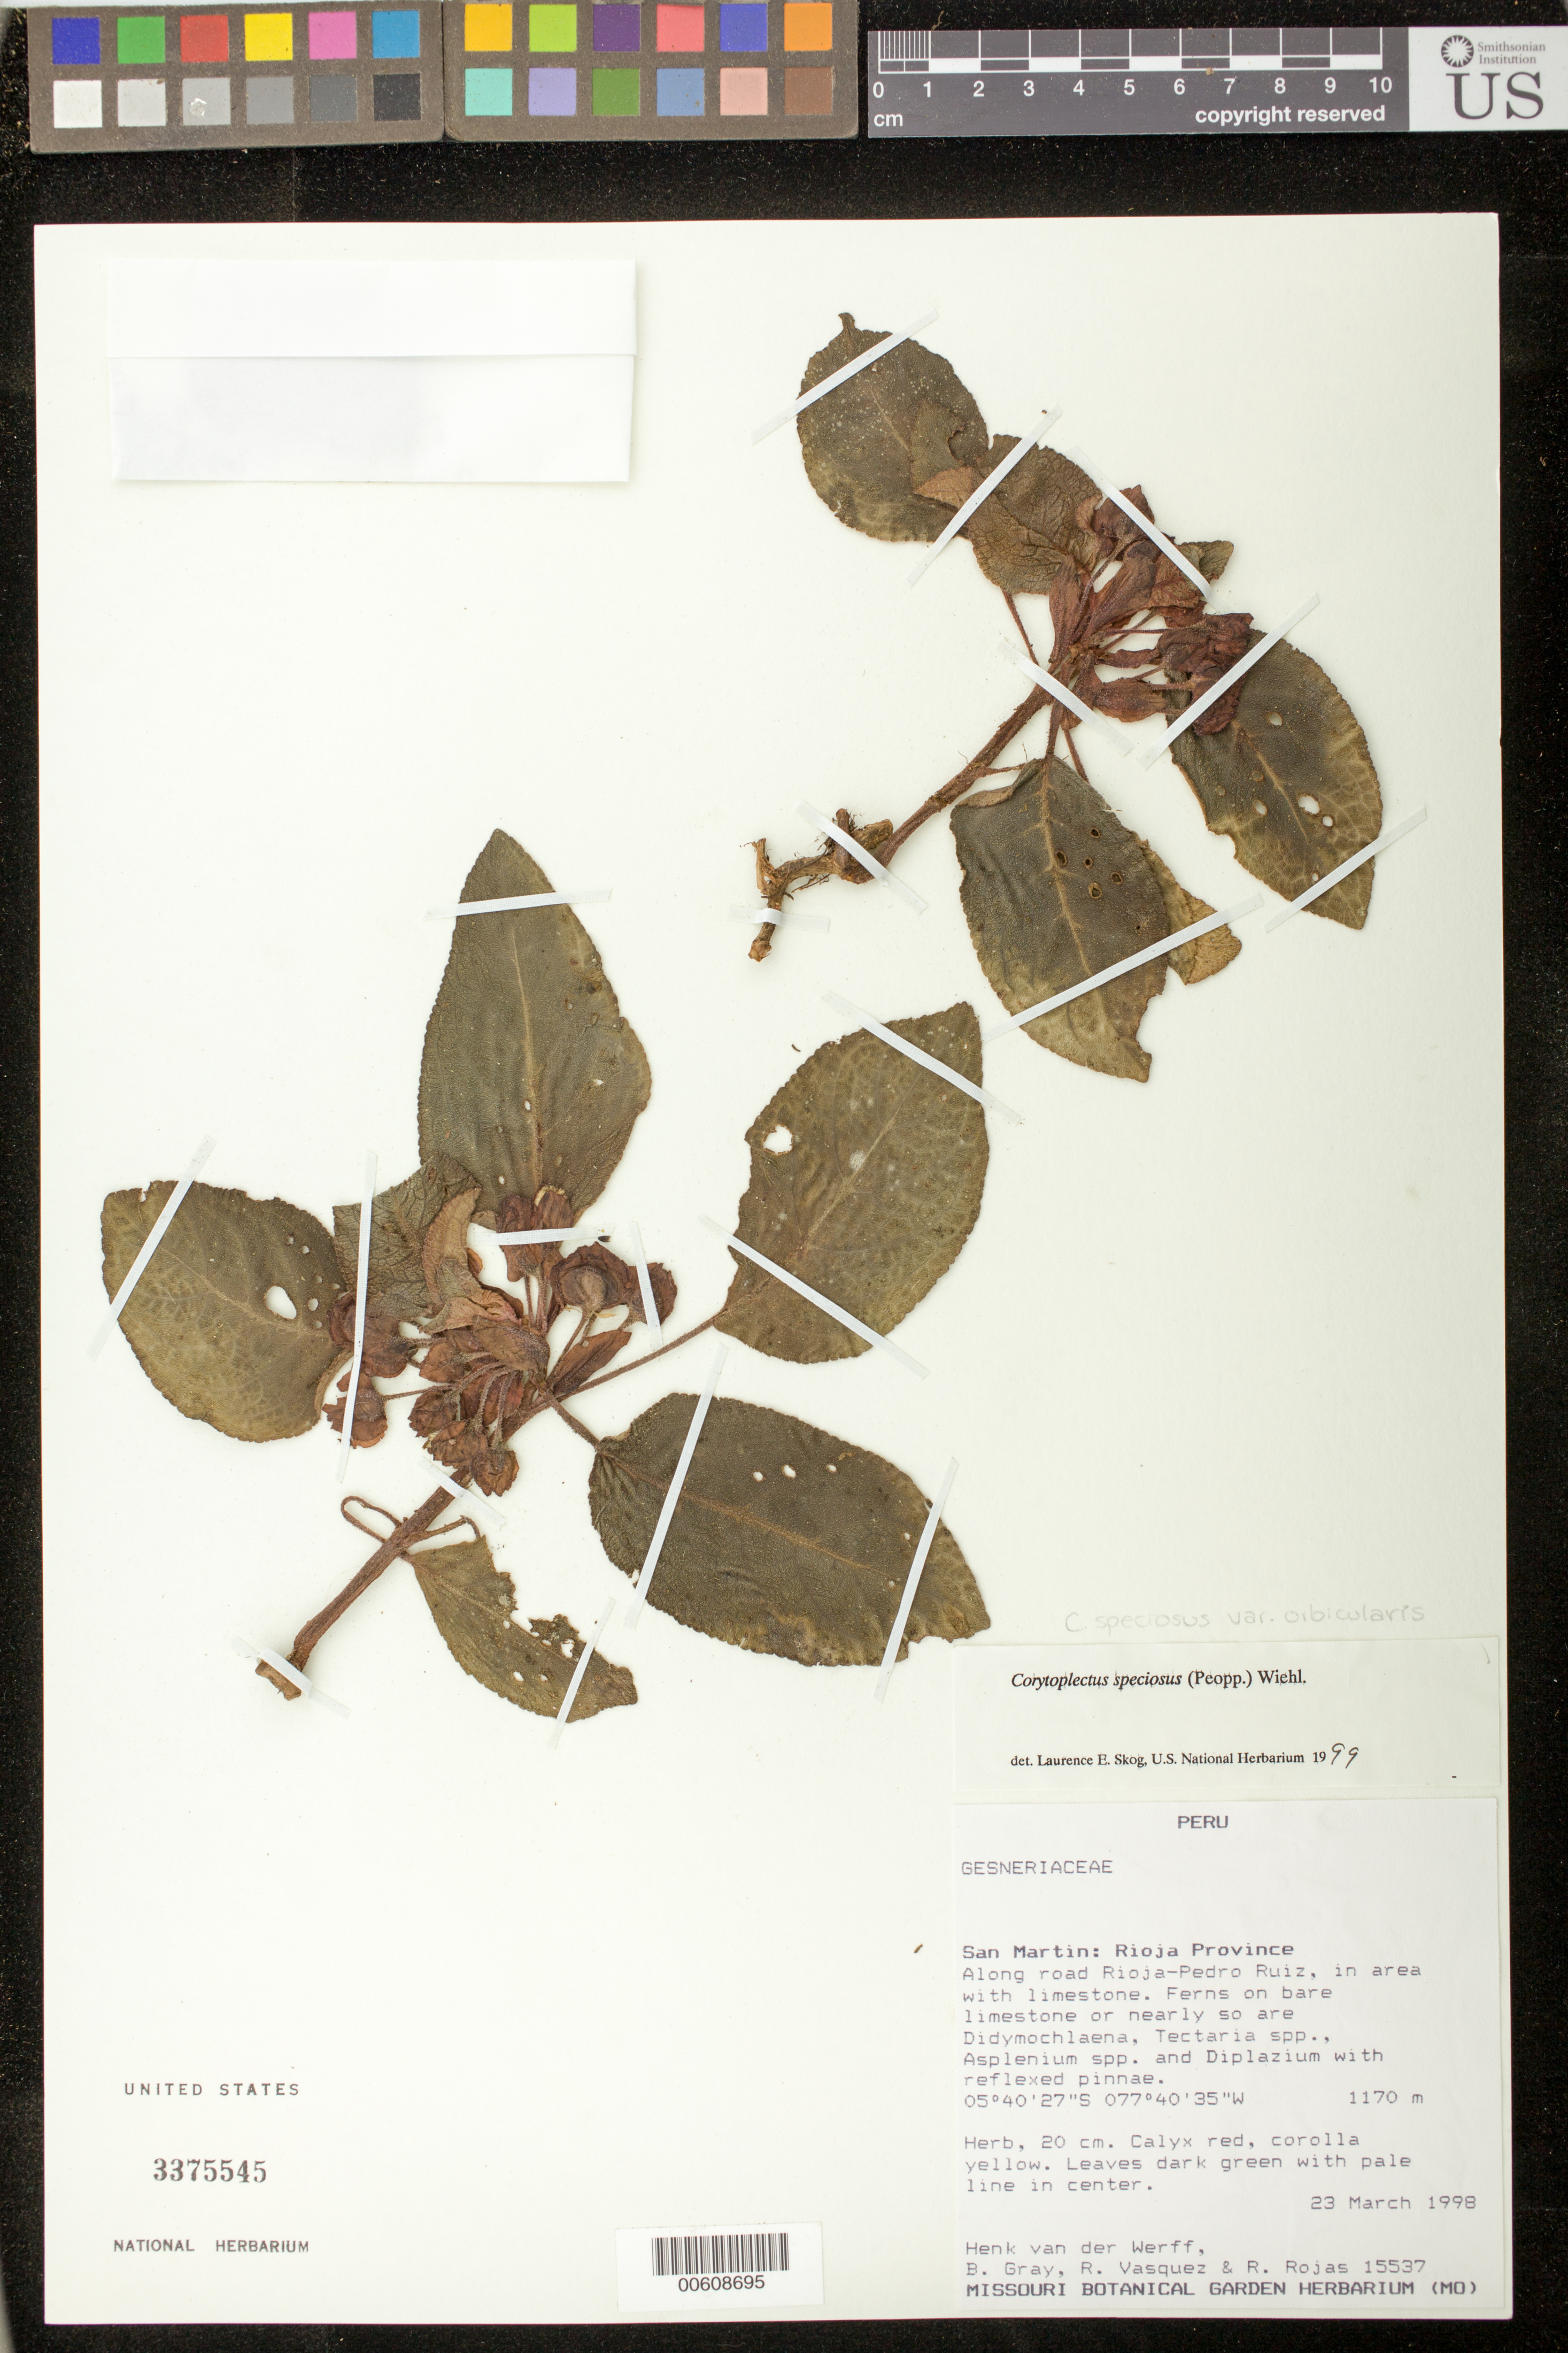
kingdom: Plantae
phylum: Tracheophyta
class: Magnoliopsida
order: Lamiales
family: Gesneriaceae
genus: Corytoplectus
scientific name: Corytoplectus speciosus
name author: (Poepp.) Wiehler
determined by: Skog, Laurence E.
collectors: H. van der Werff, B. Gray, R. Rojas & R. Vasquez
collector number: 15537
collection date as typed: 23 Mar 1998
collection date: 1998-03-23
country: Peru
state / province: San Martín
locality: Prov. Rioja; along road Rioja - Pedro Ruiz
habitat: In area with limestone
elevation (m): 1170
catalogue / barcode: US 3375545